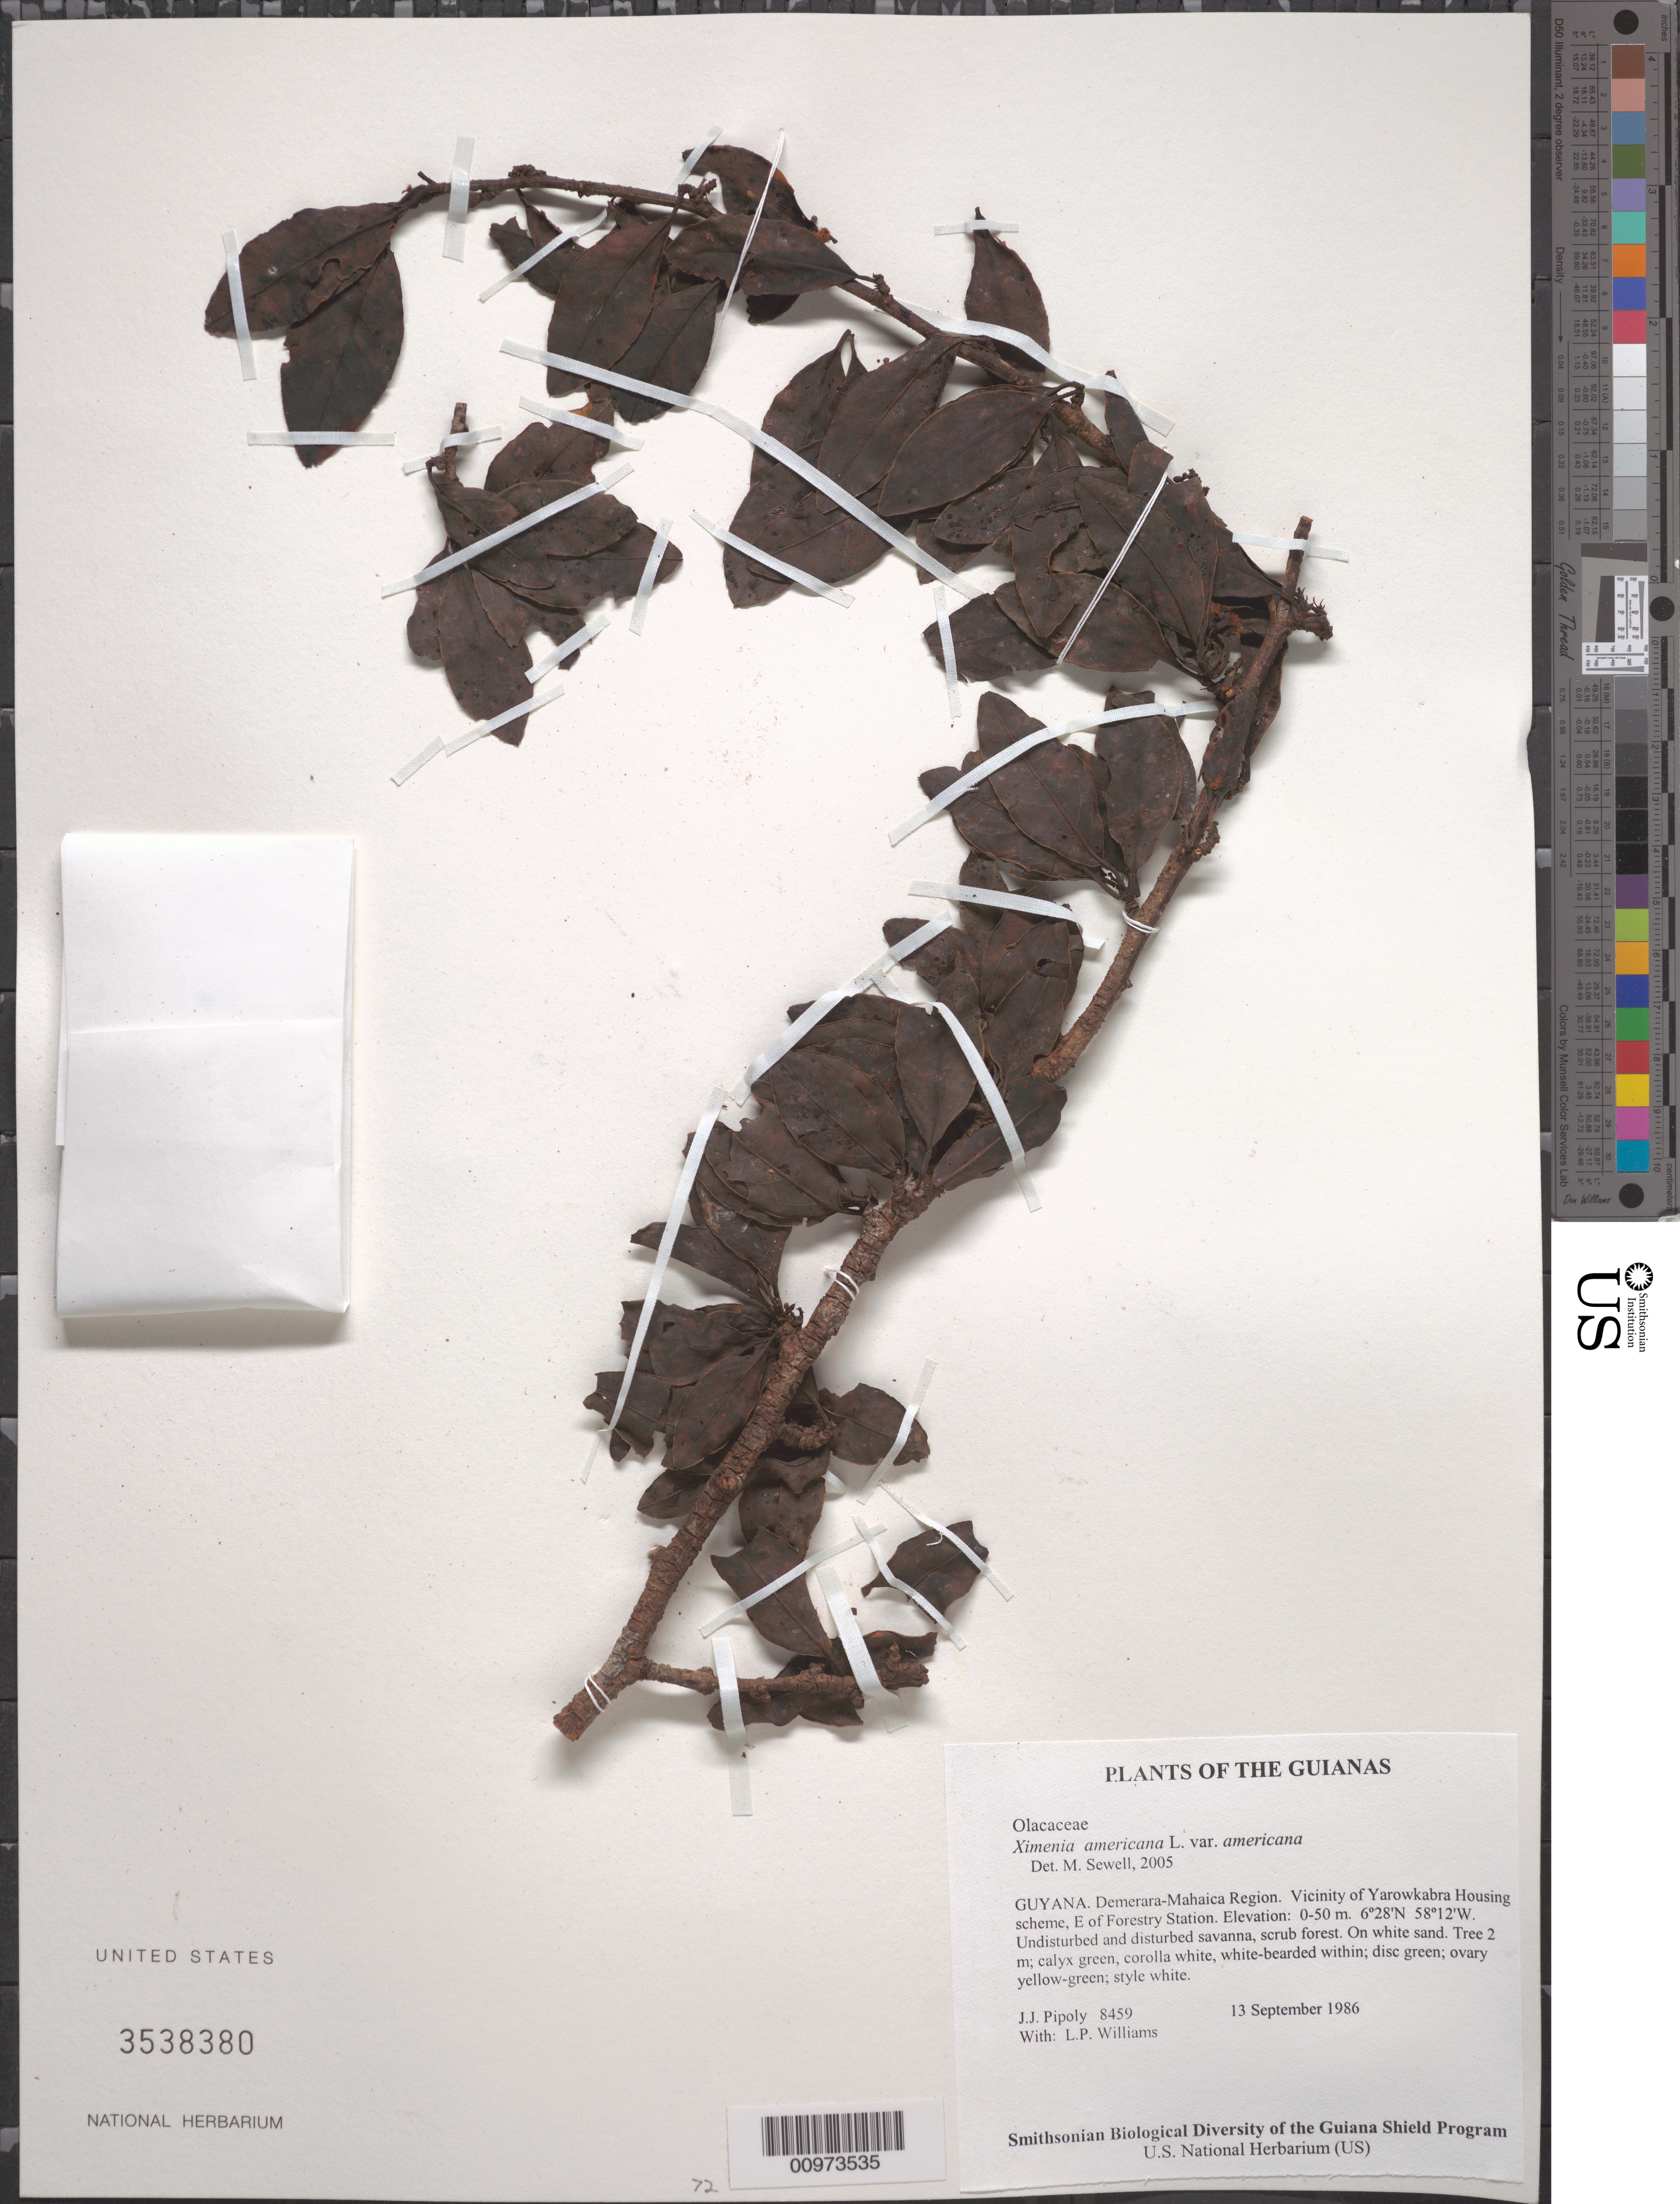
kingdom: Plantae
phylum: Tracheophyta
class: Magnoliopsida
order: Santalales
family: Ximeniaceae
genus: Ximenia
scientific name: Ximenia americana var. americana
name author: L.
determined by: Sewell, M.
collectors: J. J. Pipoly & L. P. Williams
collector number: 8459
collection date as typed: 13 September 1986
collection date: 1986-09-13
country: Guyana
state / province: Demerara-Mahaica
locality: Vicinity of Yarowkabra Housing scheme, E of Forestry Station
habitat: Undisturbed and disturbed savanna, scrub forest. On white sand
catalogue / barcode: US 3538380